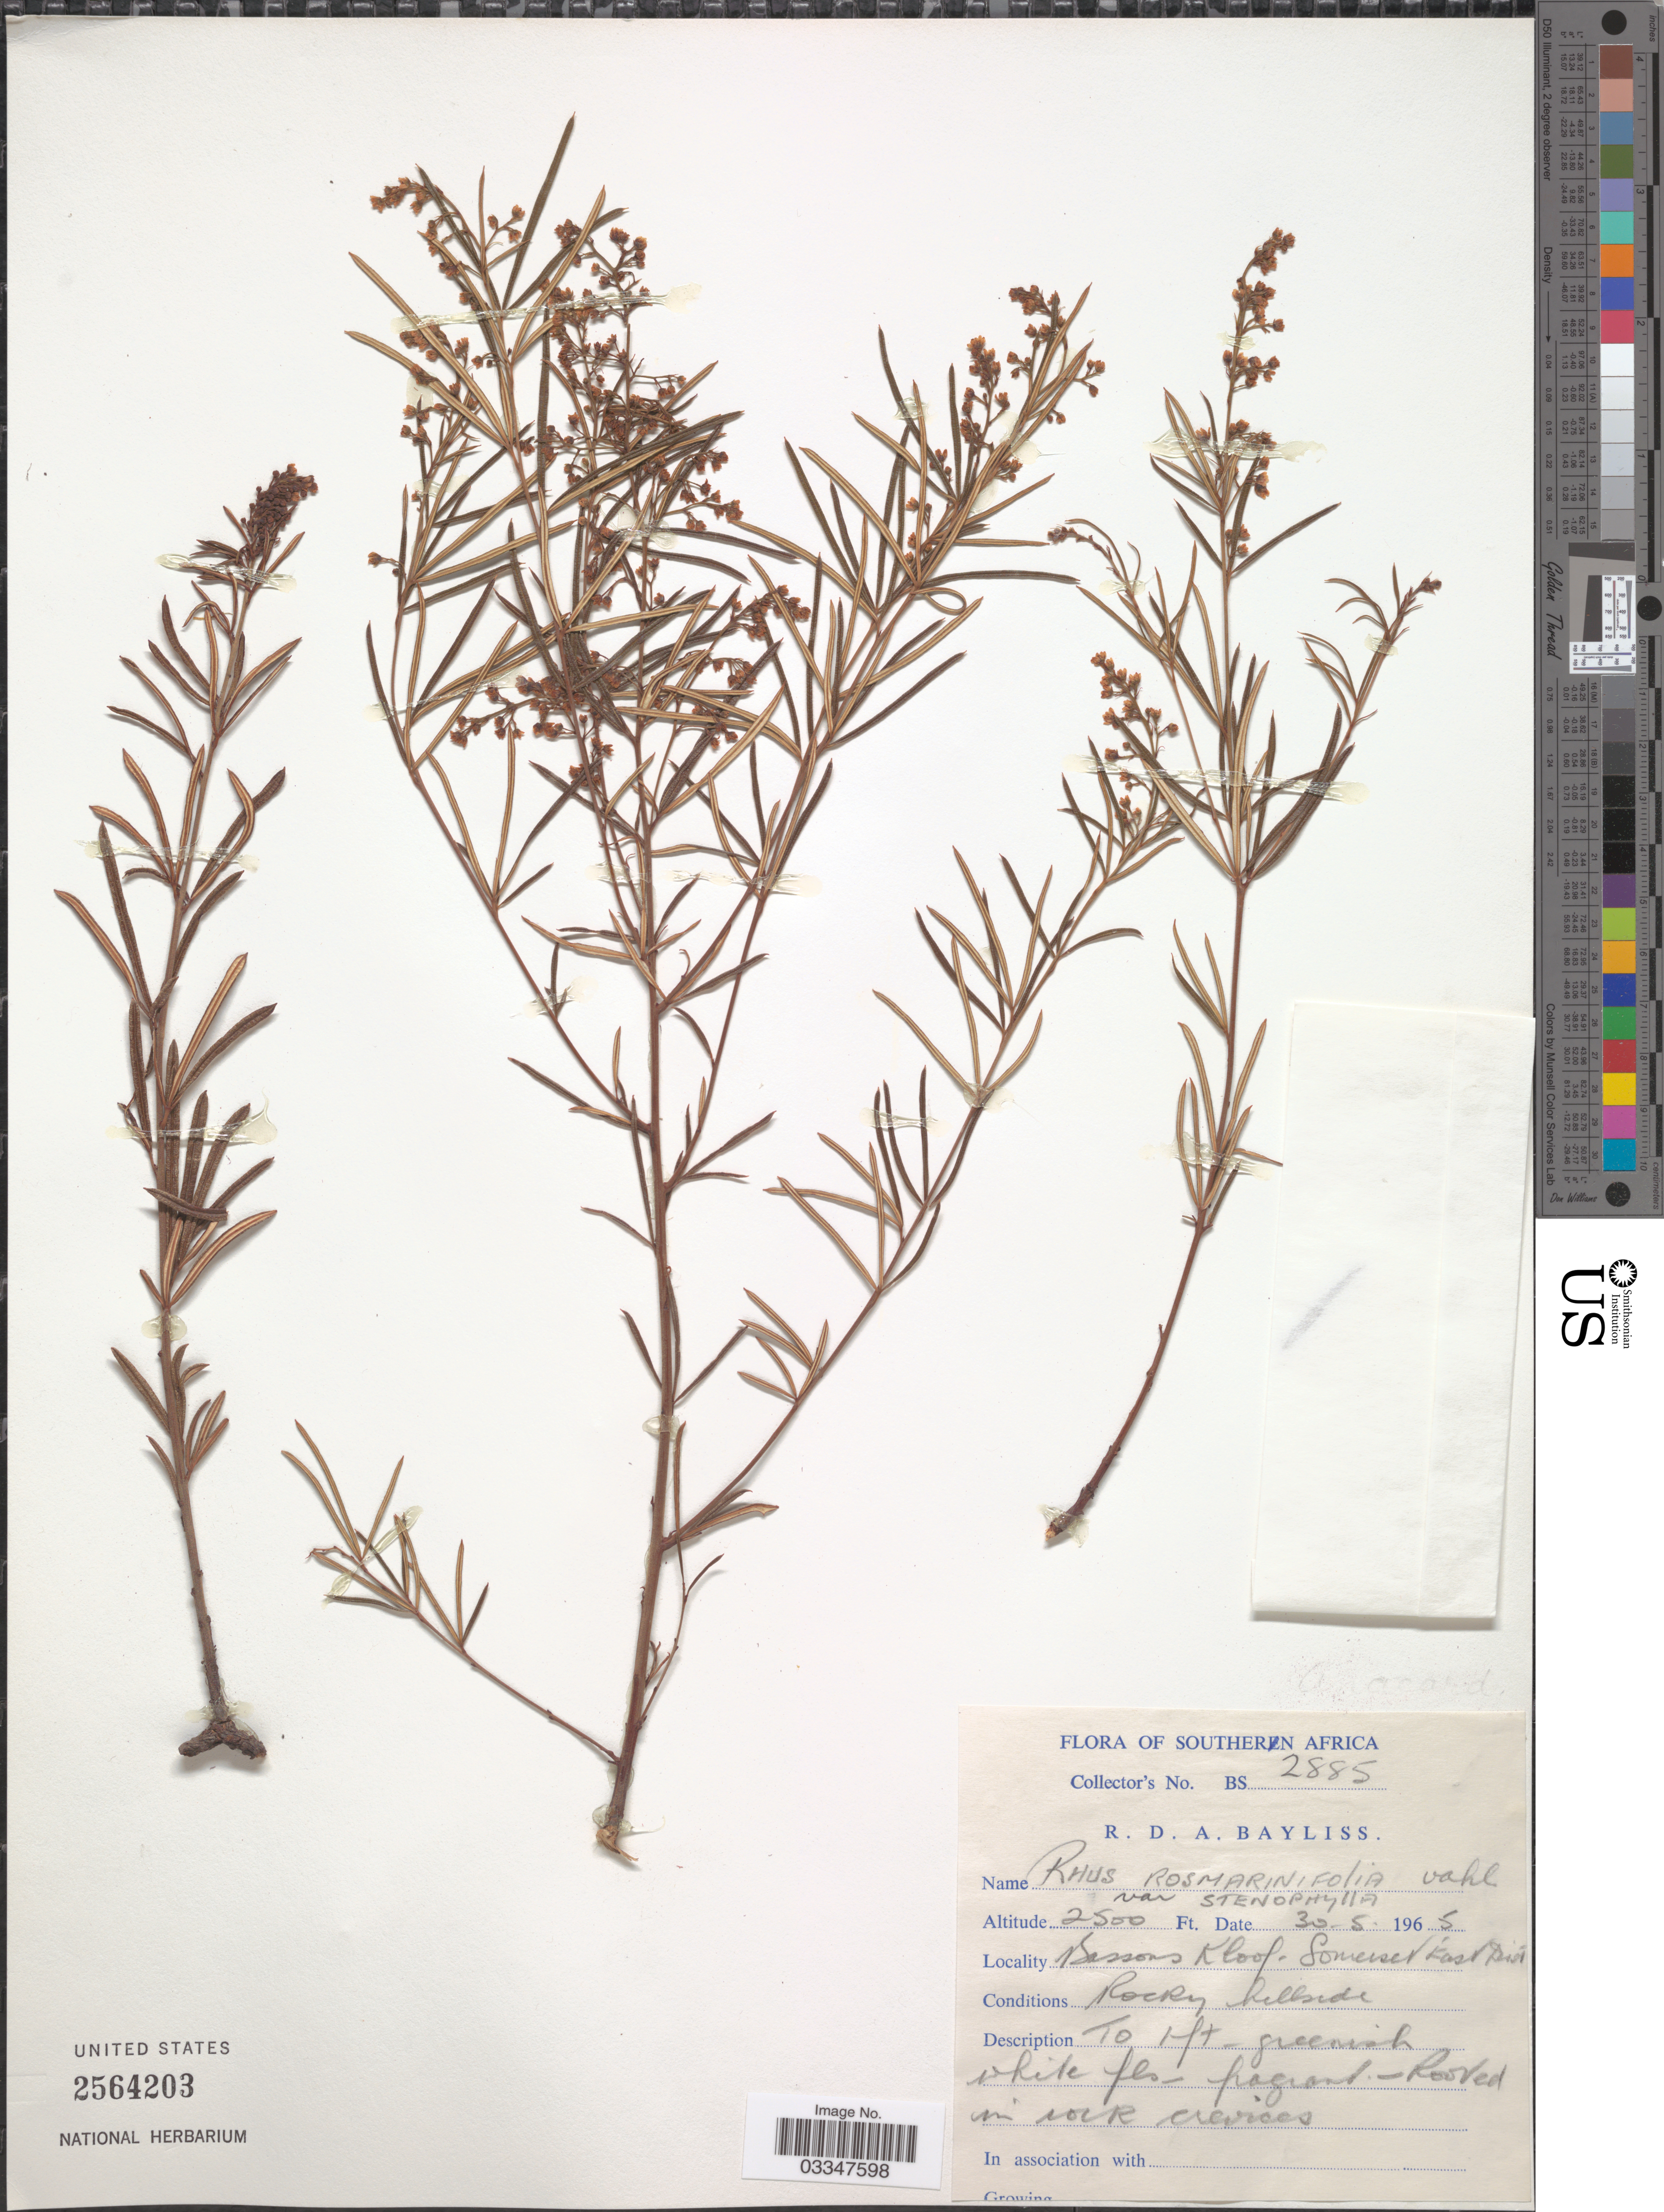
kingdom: Plantae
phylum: Tracheophyta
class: Magnoliopsida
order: Sapindales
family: Anacardiaceae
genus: Rhus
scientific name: Rhus rosmarinifolia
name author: Vahl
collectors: R. Bayliss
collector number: BS 2885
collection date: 1965-05-30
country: South Africa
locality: Southern Africa. Bassons Kloof. Somerset East Dist.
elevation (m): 762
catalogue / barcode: US 2564203